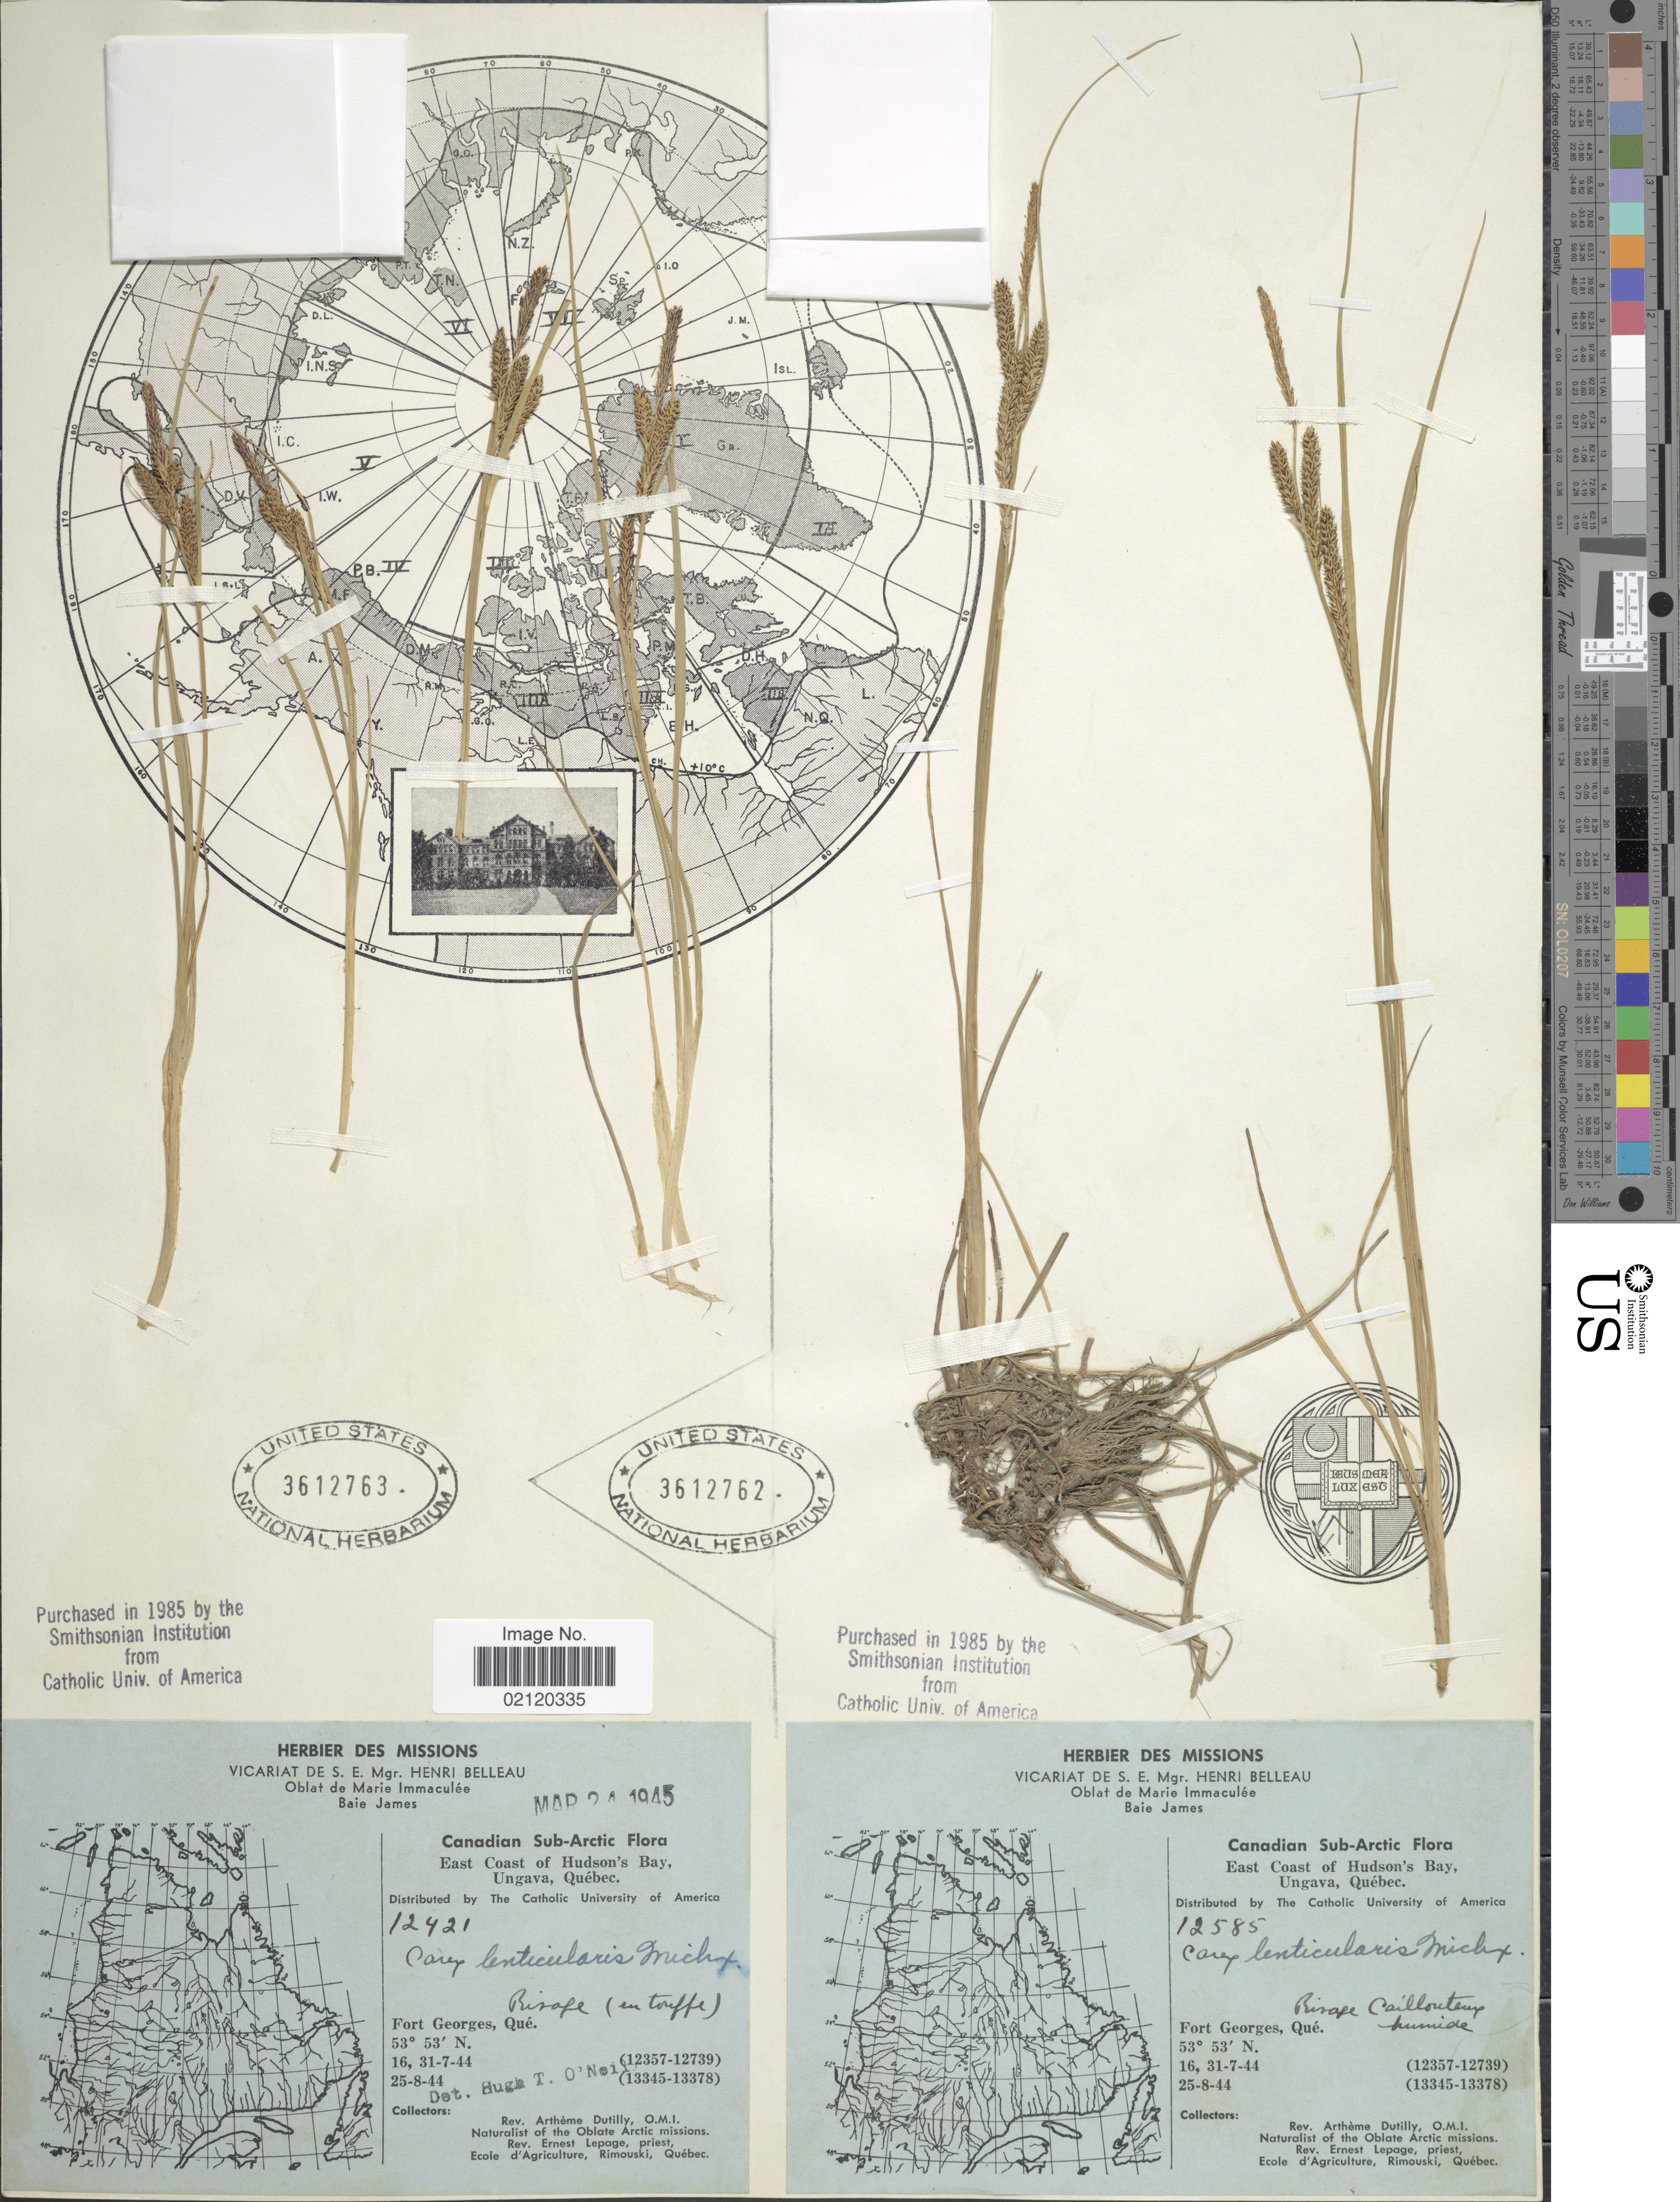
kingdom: Plantae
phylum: Tracheophyta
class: Liliopsida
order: Poales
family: Cyperaceae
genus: Carex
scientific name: Carex lenticularis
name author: Michx.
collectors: A. Dutilly & E. Lepage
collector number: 12585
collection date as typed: Transcribed d/m/y: 16/7/44 to 25/8/44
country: Canada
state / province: Quebec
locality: Canadian Sub-Arctic, East Coast of Hudson's Bay, Ungava, Fort Georges, Que.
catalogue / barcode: US 3612762-2